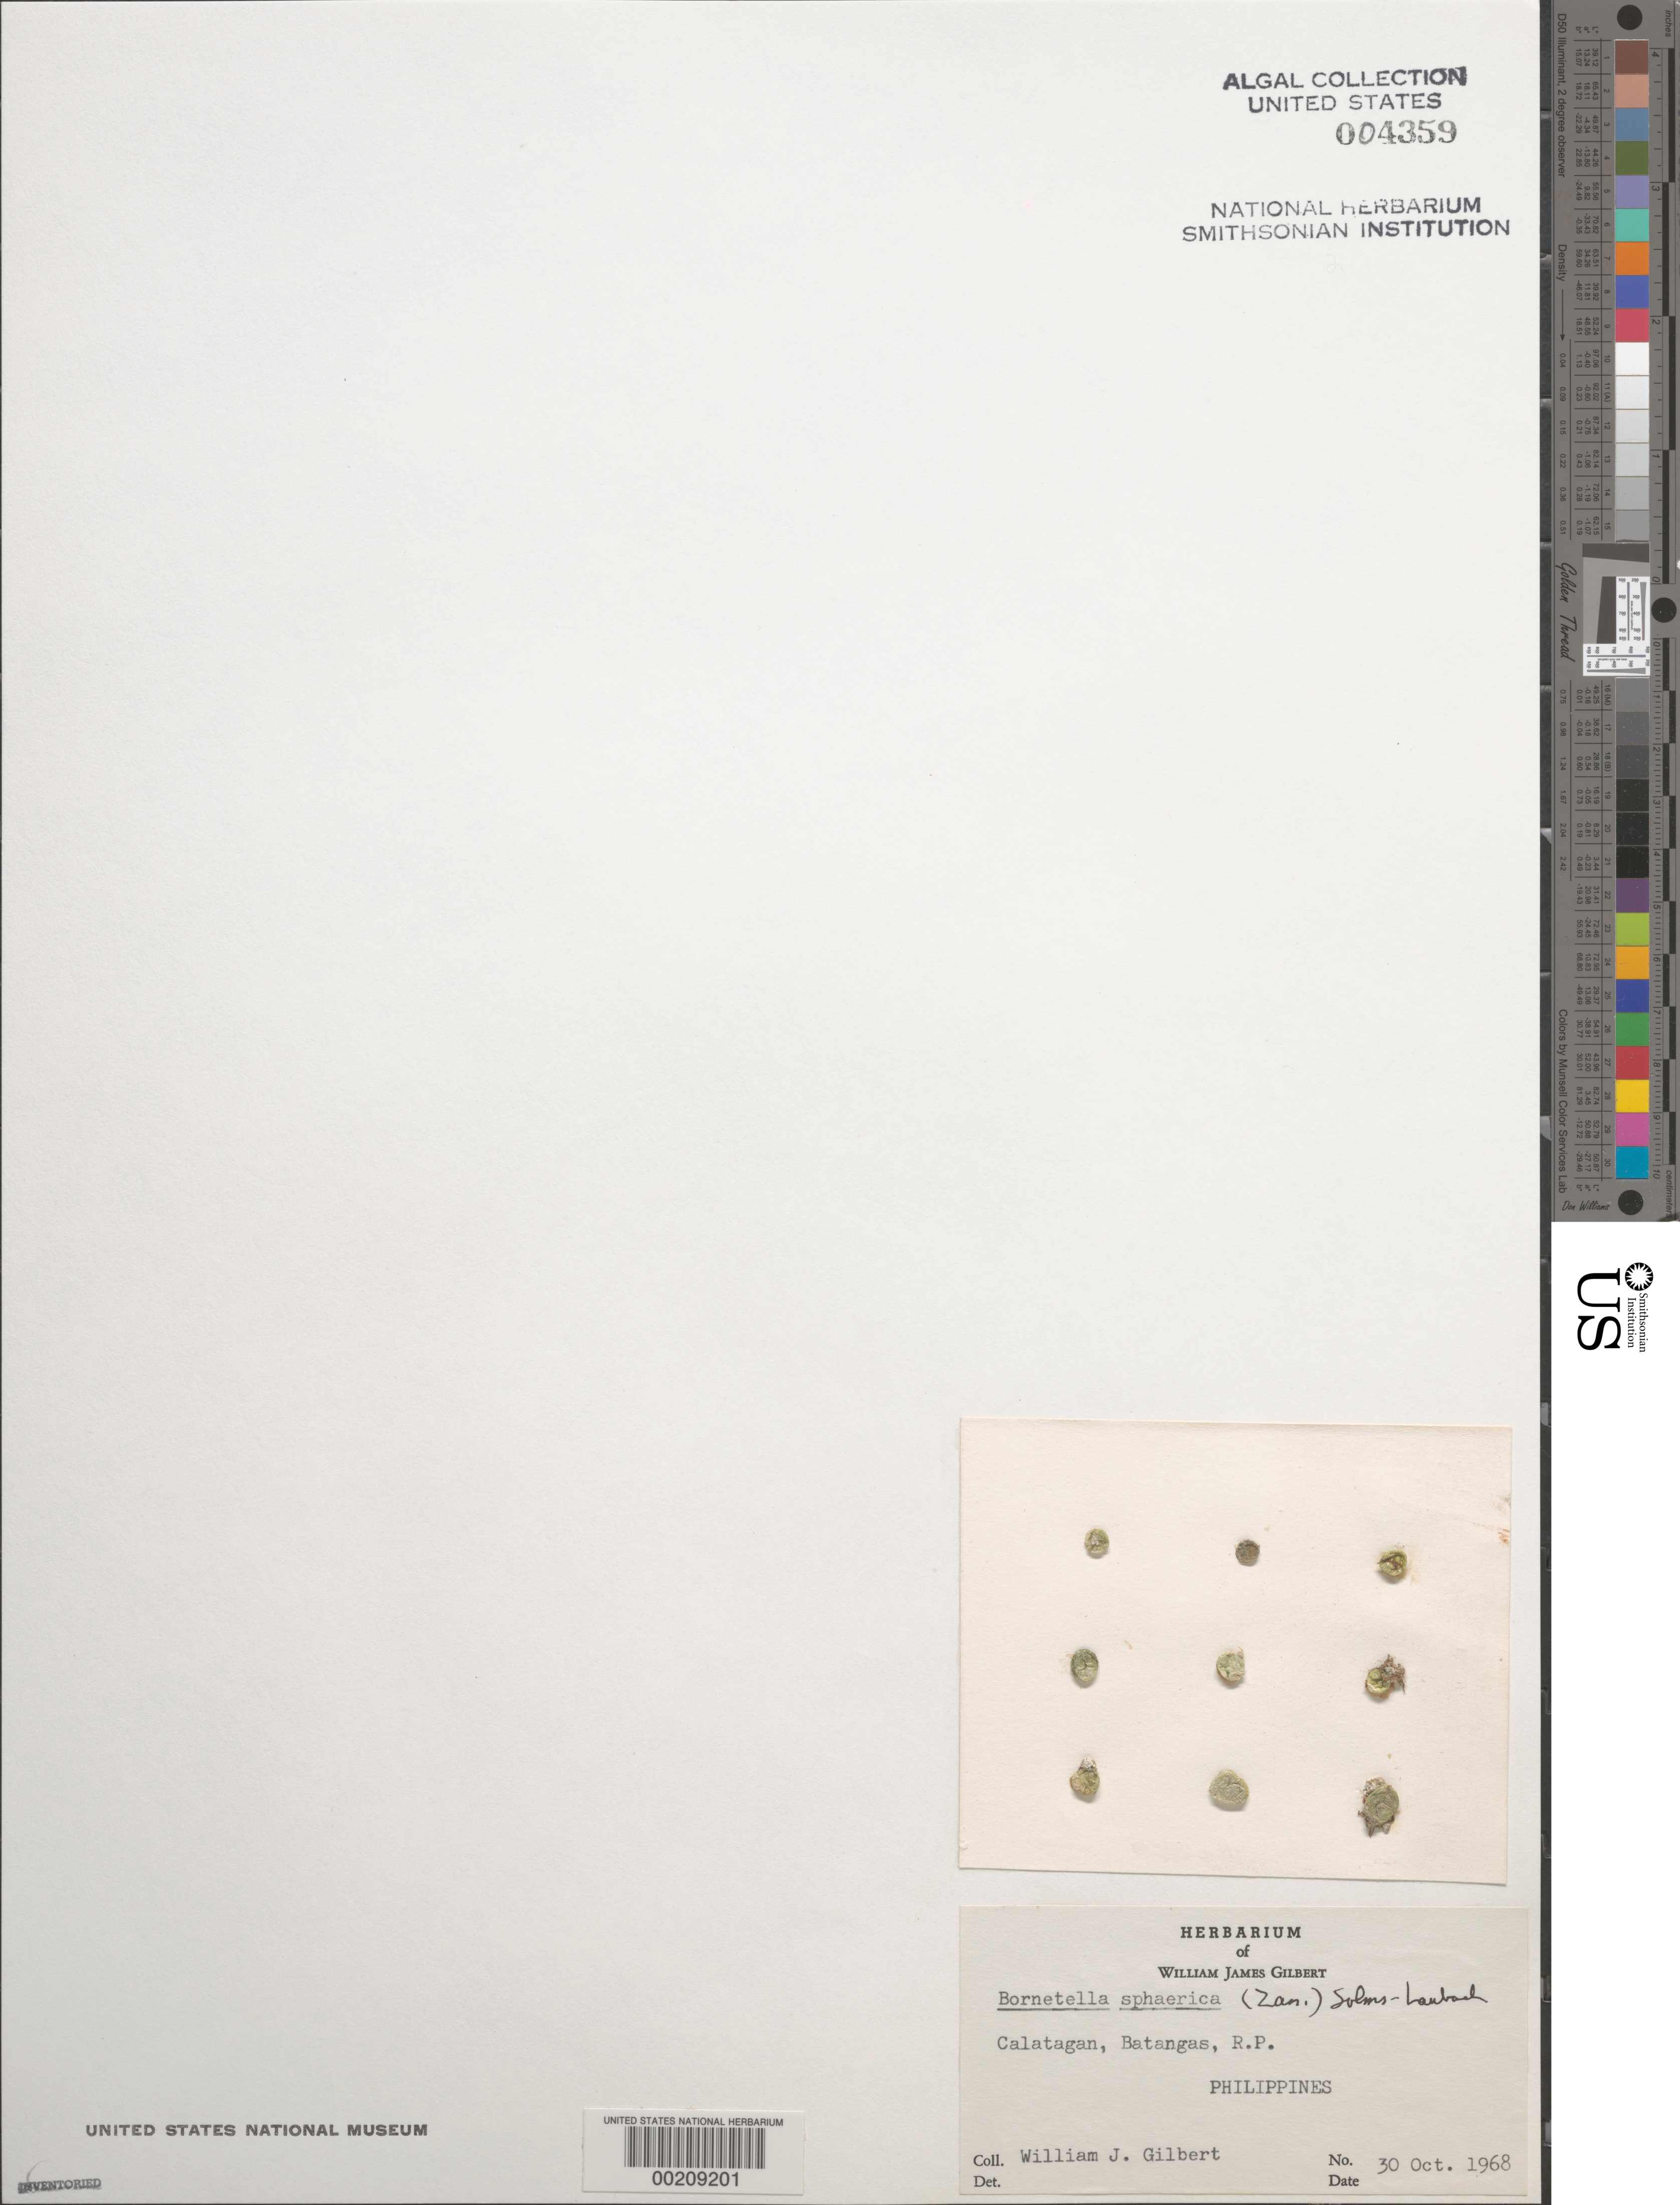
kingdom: Plantae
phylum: Chlorophyta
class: Ulvophyceae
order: Dasycladales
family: Dasycladaceae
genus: Bornetella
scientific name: Bornetella sphaerica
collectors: W. J. Gilbert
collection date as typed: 30 Oct 1968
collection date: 1968-10-30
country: Philippines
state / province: Calabarzon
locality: Calatagan, batangas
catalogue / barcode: US 4359